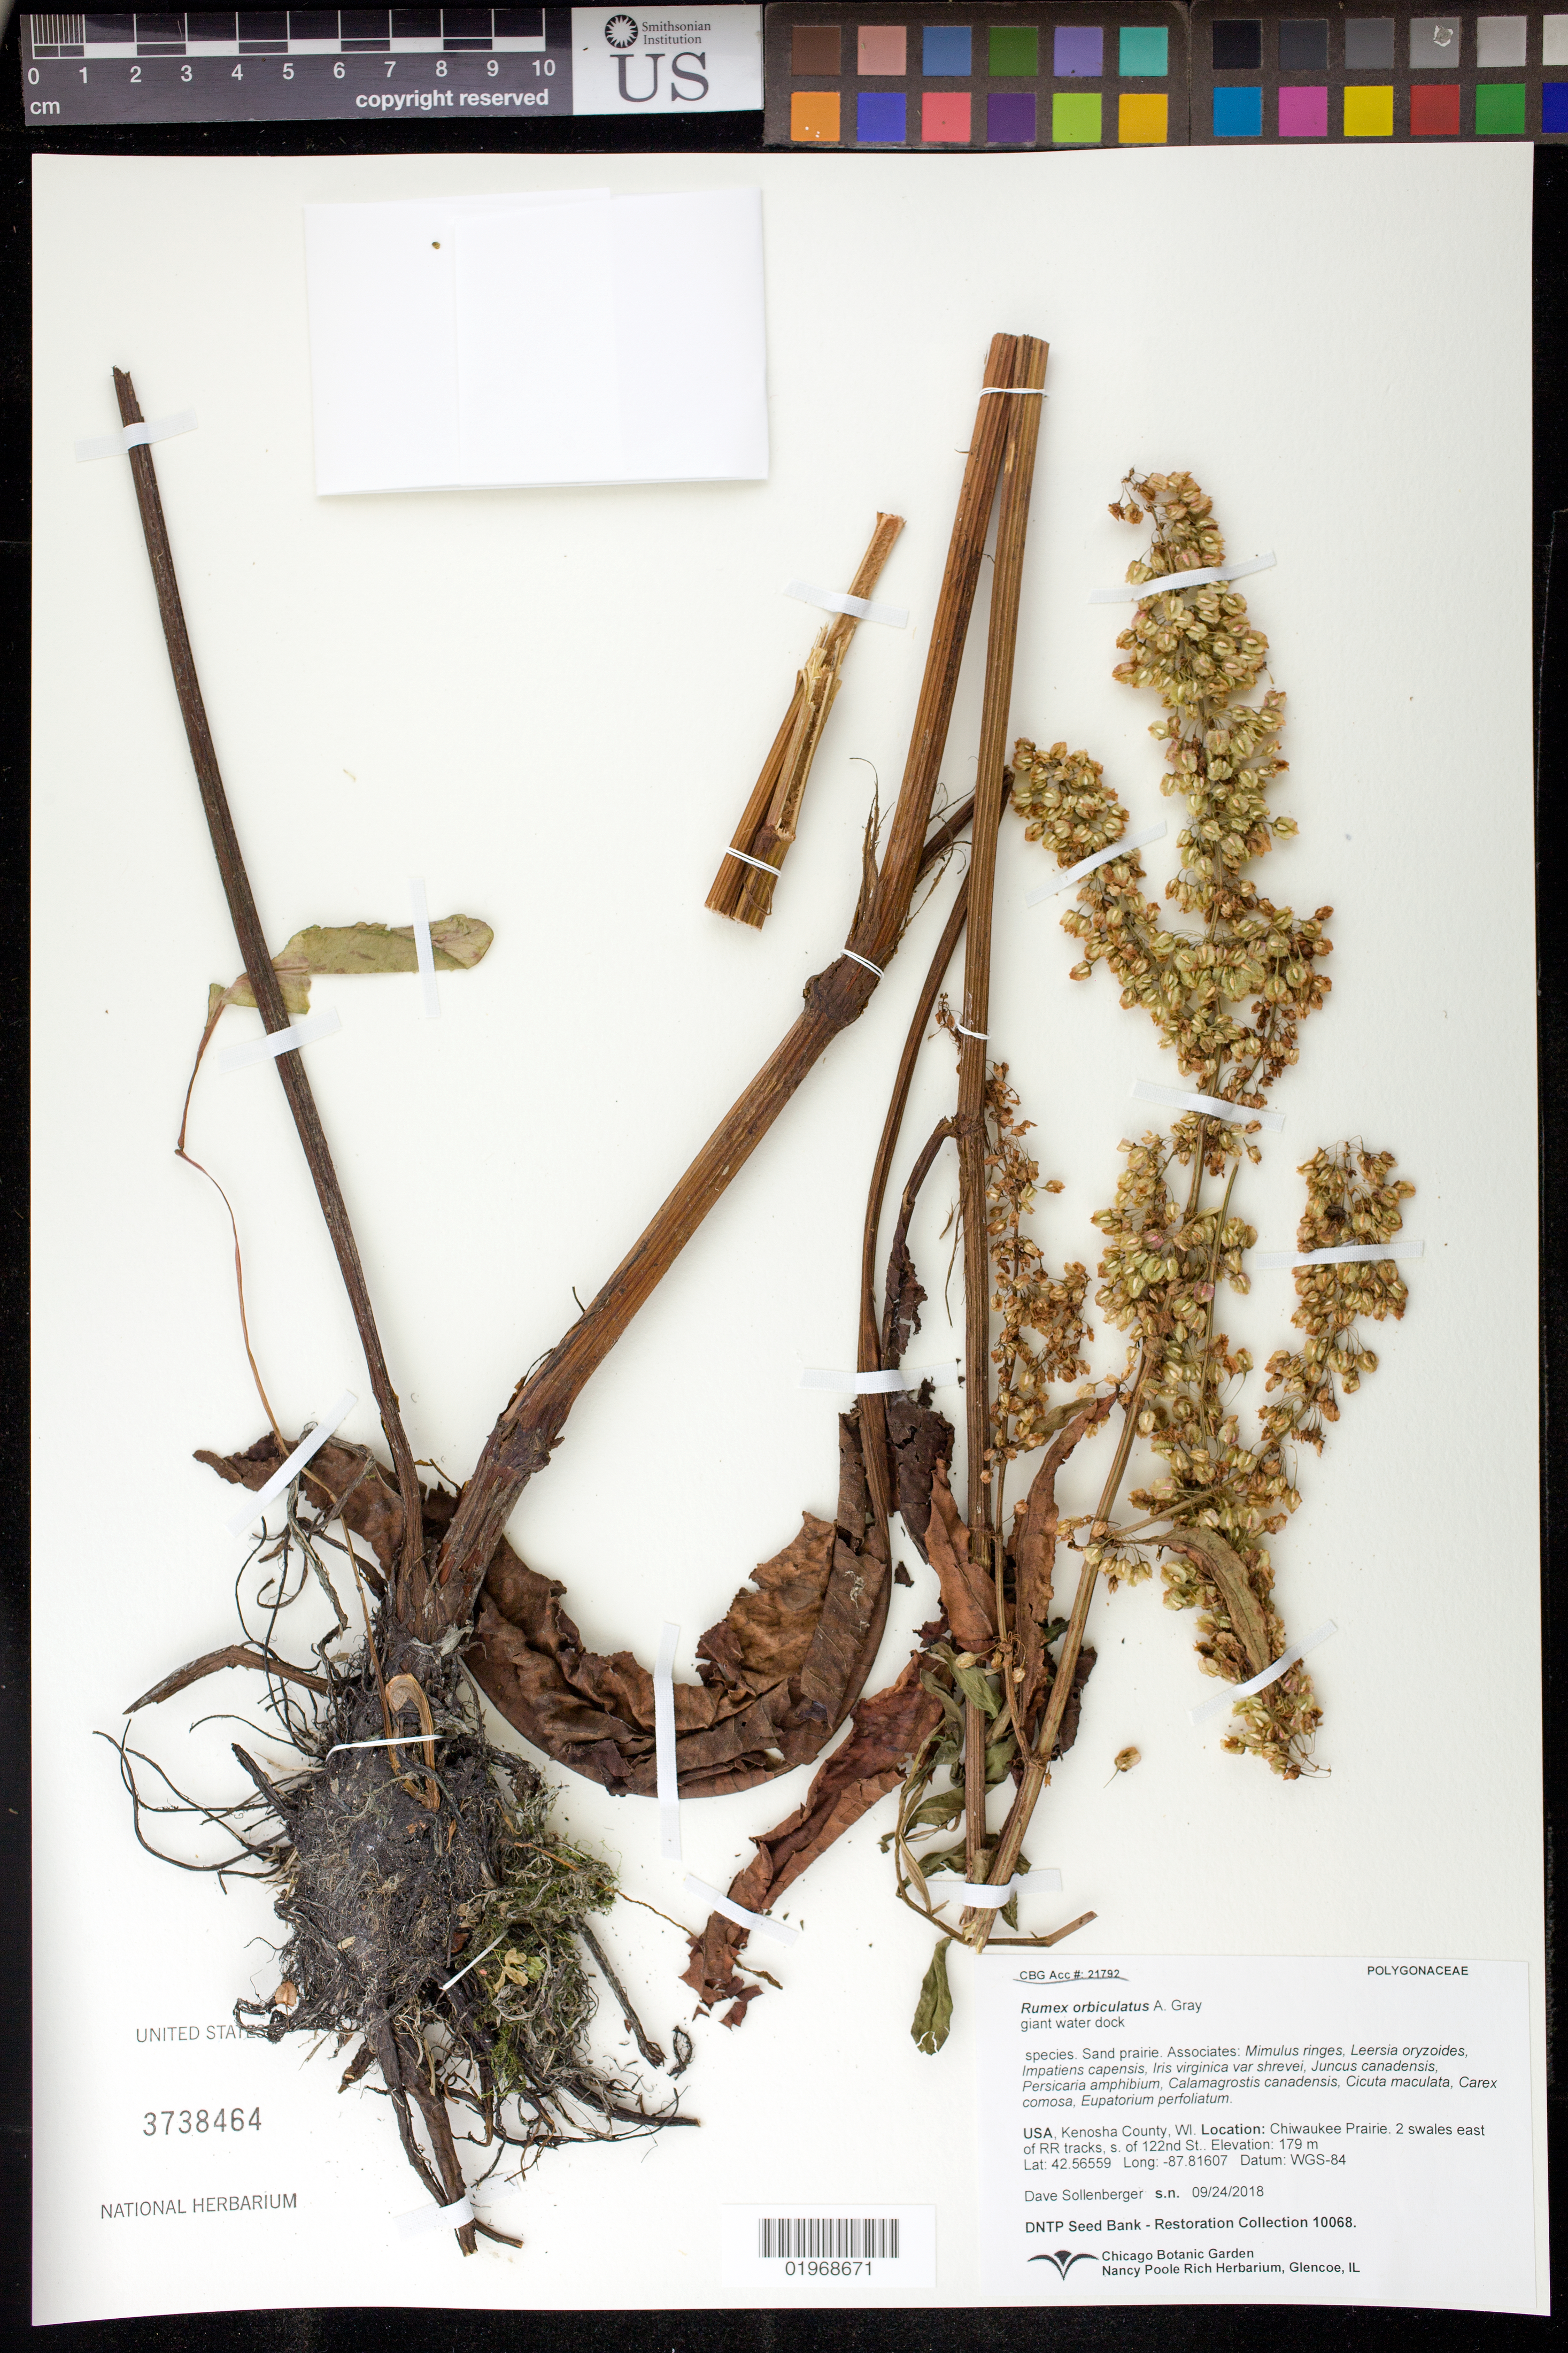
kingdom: Plantae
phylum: Tracheophyta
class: Magnoliopsida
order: Caryophyllales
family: Polygonaceae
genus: Rumex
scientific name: Rumex orbiculatus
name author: A. Gray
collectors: D. Sollenberger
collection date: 2018-09-24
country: United States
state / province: Wisconsin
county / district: Kenosha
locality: Chiwaukee Prairie, 2 swals east of RR tracks, S of 122nd St.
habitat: Sand prairie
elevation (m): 179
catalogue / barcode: US 3738464